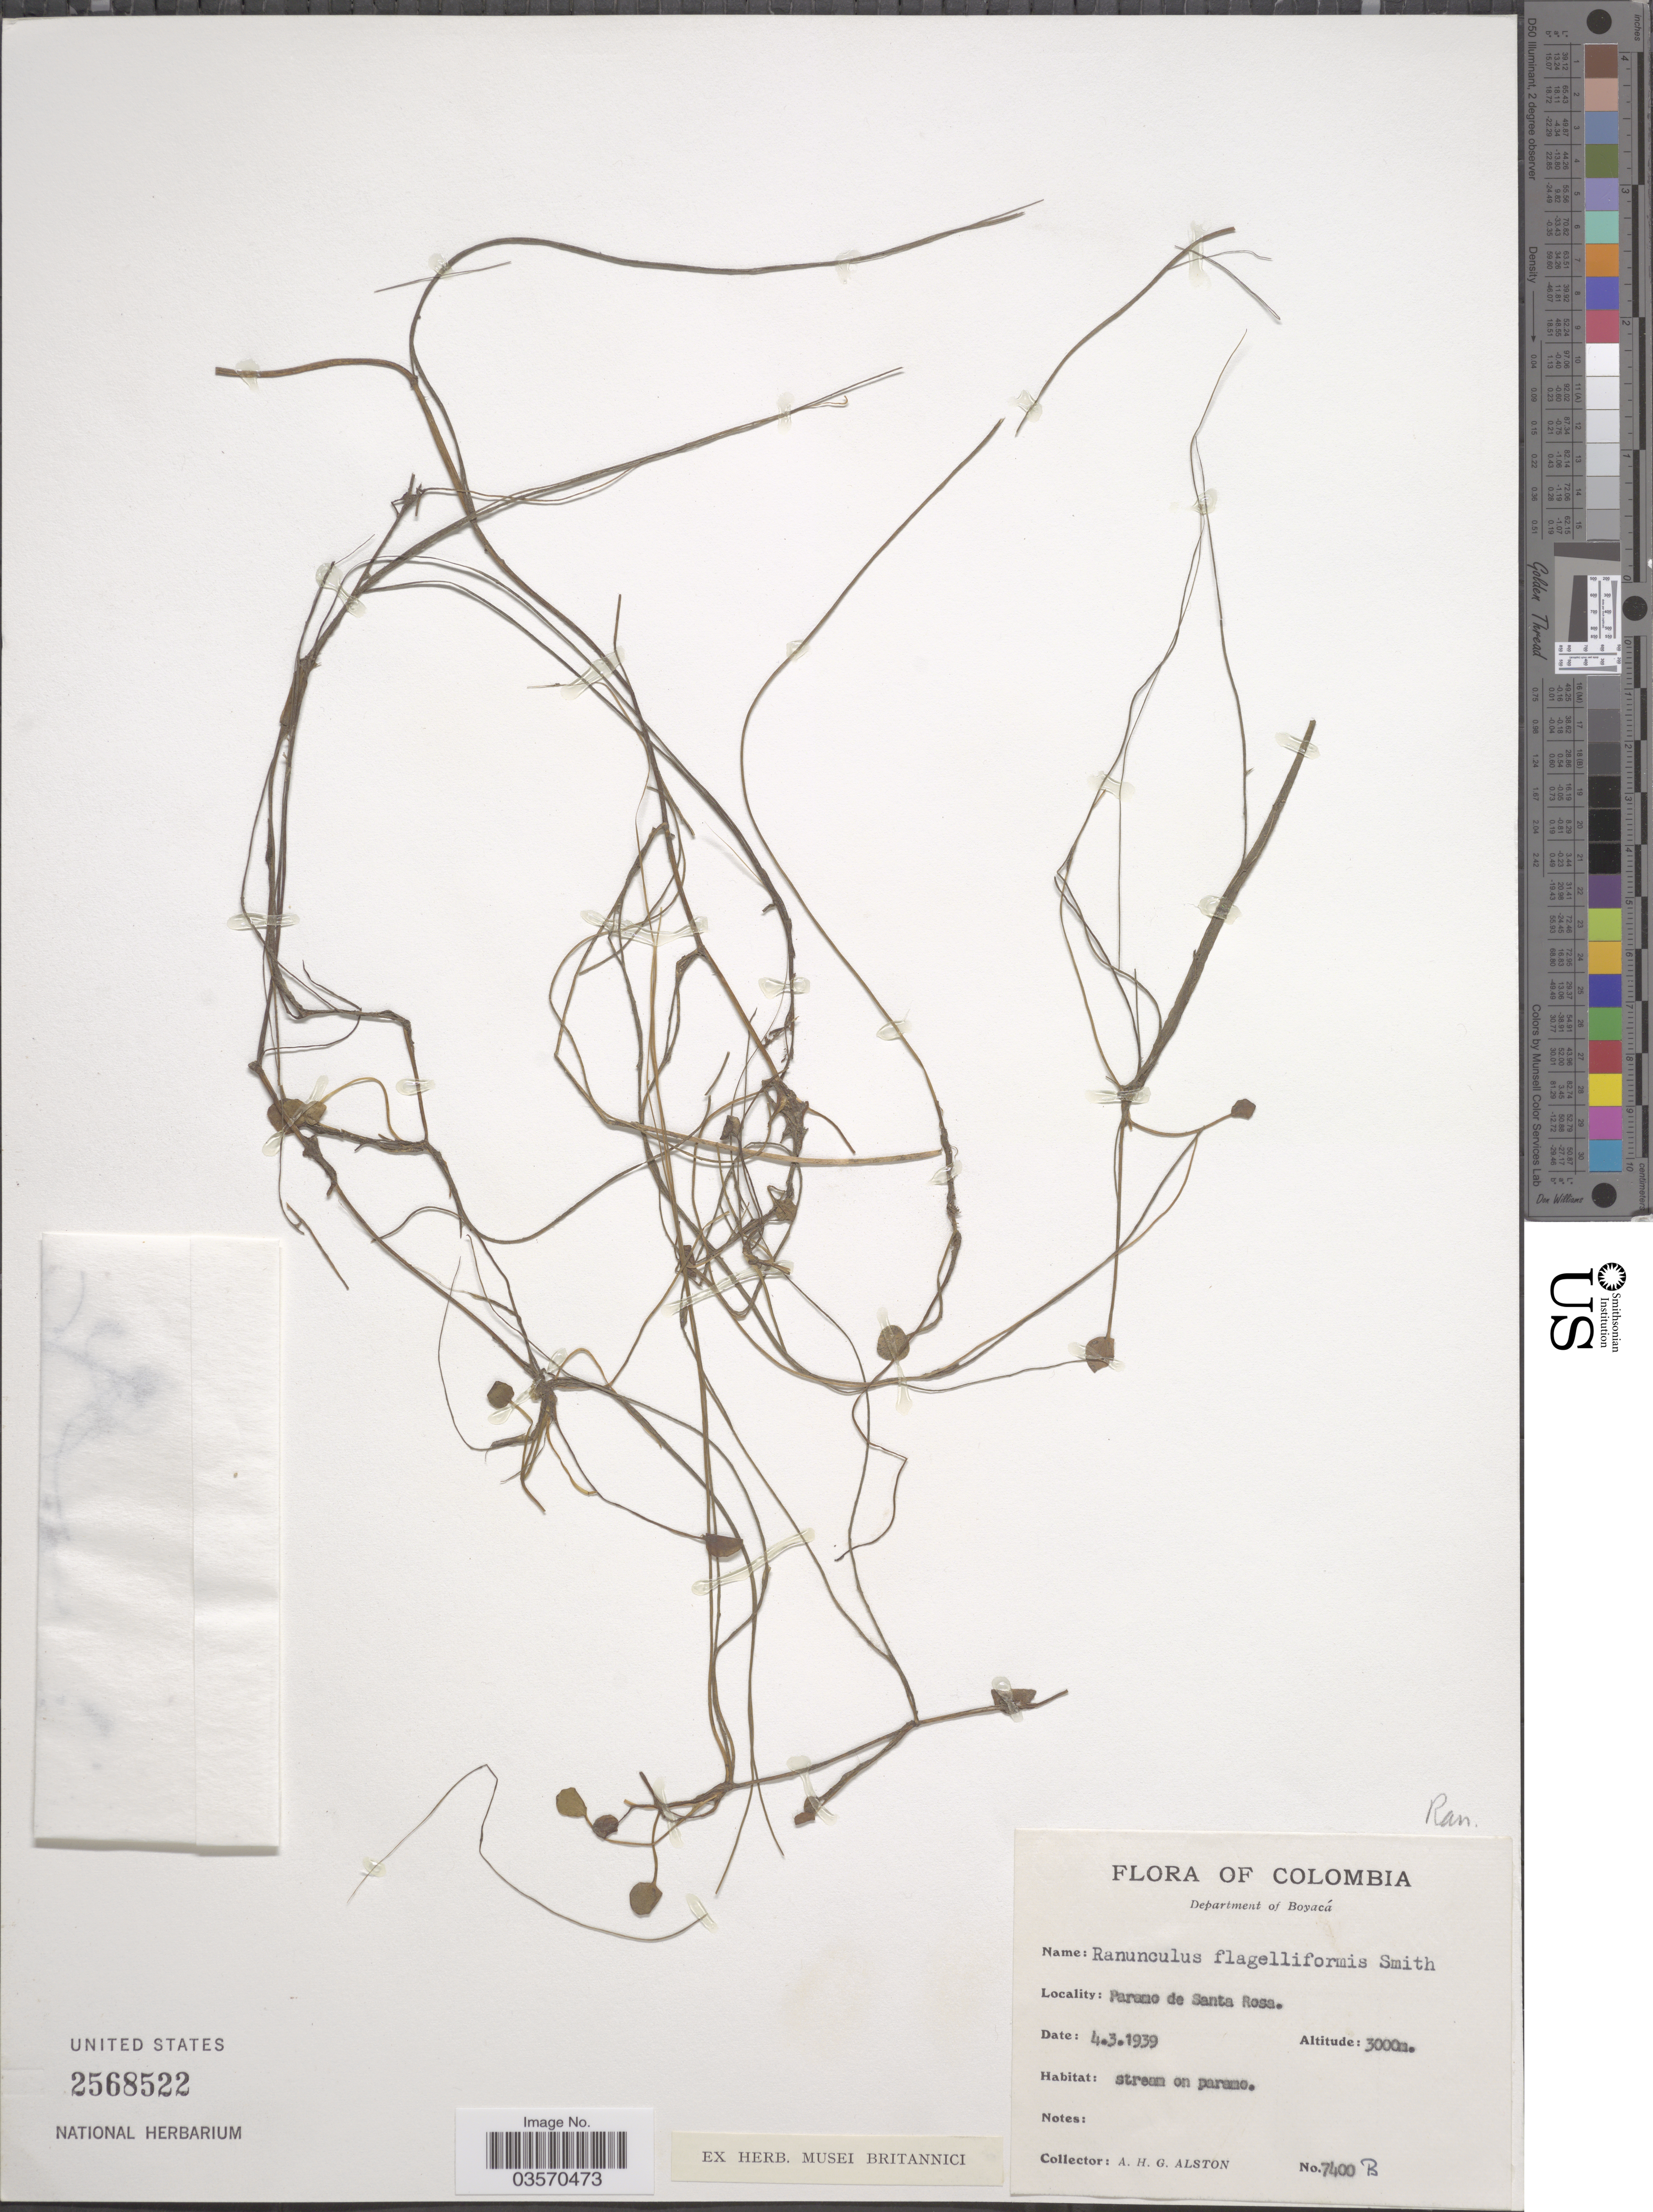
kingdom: Plantae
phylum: Tracheophyta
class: Magnoliopsida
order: Ranunculales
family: Ranunculaceae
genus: Ranunculus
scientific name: Ranunculus flagelliformis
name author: Sm.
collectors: A. H. Alston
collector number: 7400B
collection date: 1939-03-04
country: Colombia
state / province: Boyacá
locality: Department of Boyacá. Paramo de Santa Rosa.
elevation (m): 3000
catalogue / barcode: US 2568522